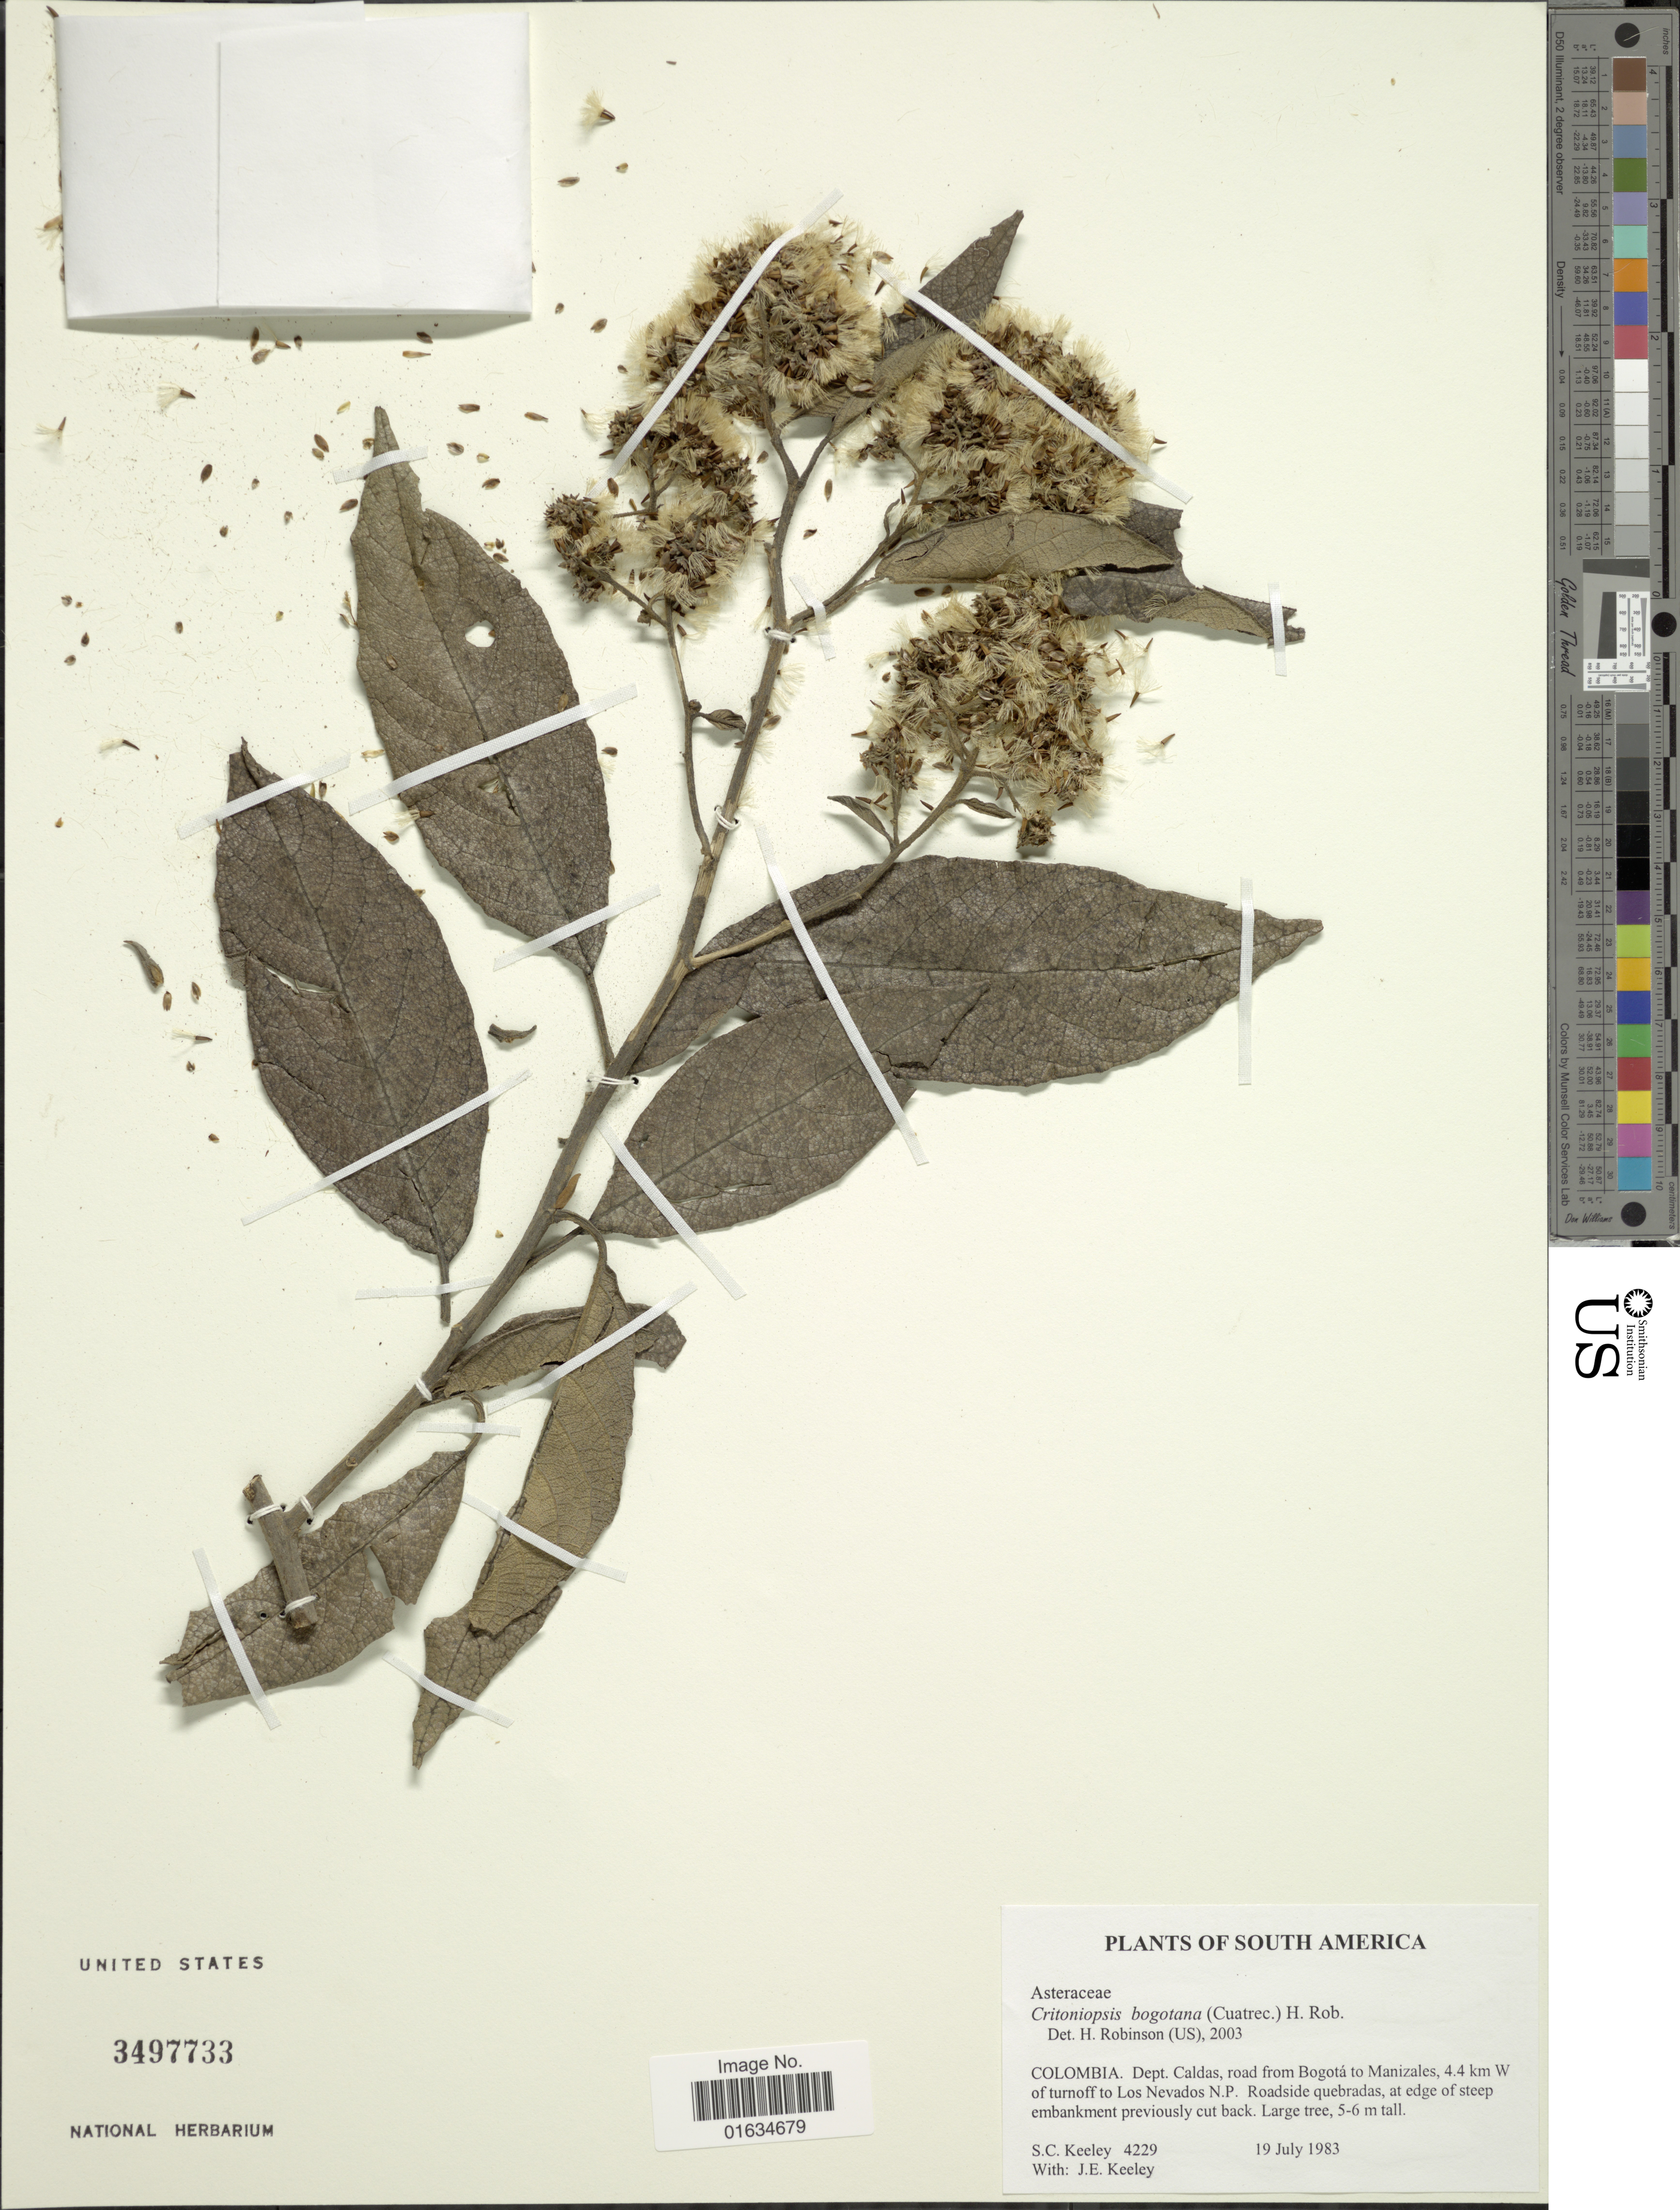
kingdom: Plantae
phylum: Tracheophyta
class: Magnoliopsida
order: Asterales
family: Asteraceae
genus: Critoniopsis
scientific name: Critoniopsis bogotana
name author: (Cuatrec.) H. Rob.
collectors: S. C. Keeley & J. E. Keeley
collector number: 4229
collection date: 1983-07-19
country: Colombia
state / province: Caldas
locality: Road from Bogotá to Manizales, 4.4 km W of turnoff to Los Nevados N.P., roadside quebradas, at edge of steep embankment previously cut back.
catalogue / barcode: US 3497733